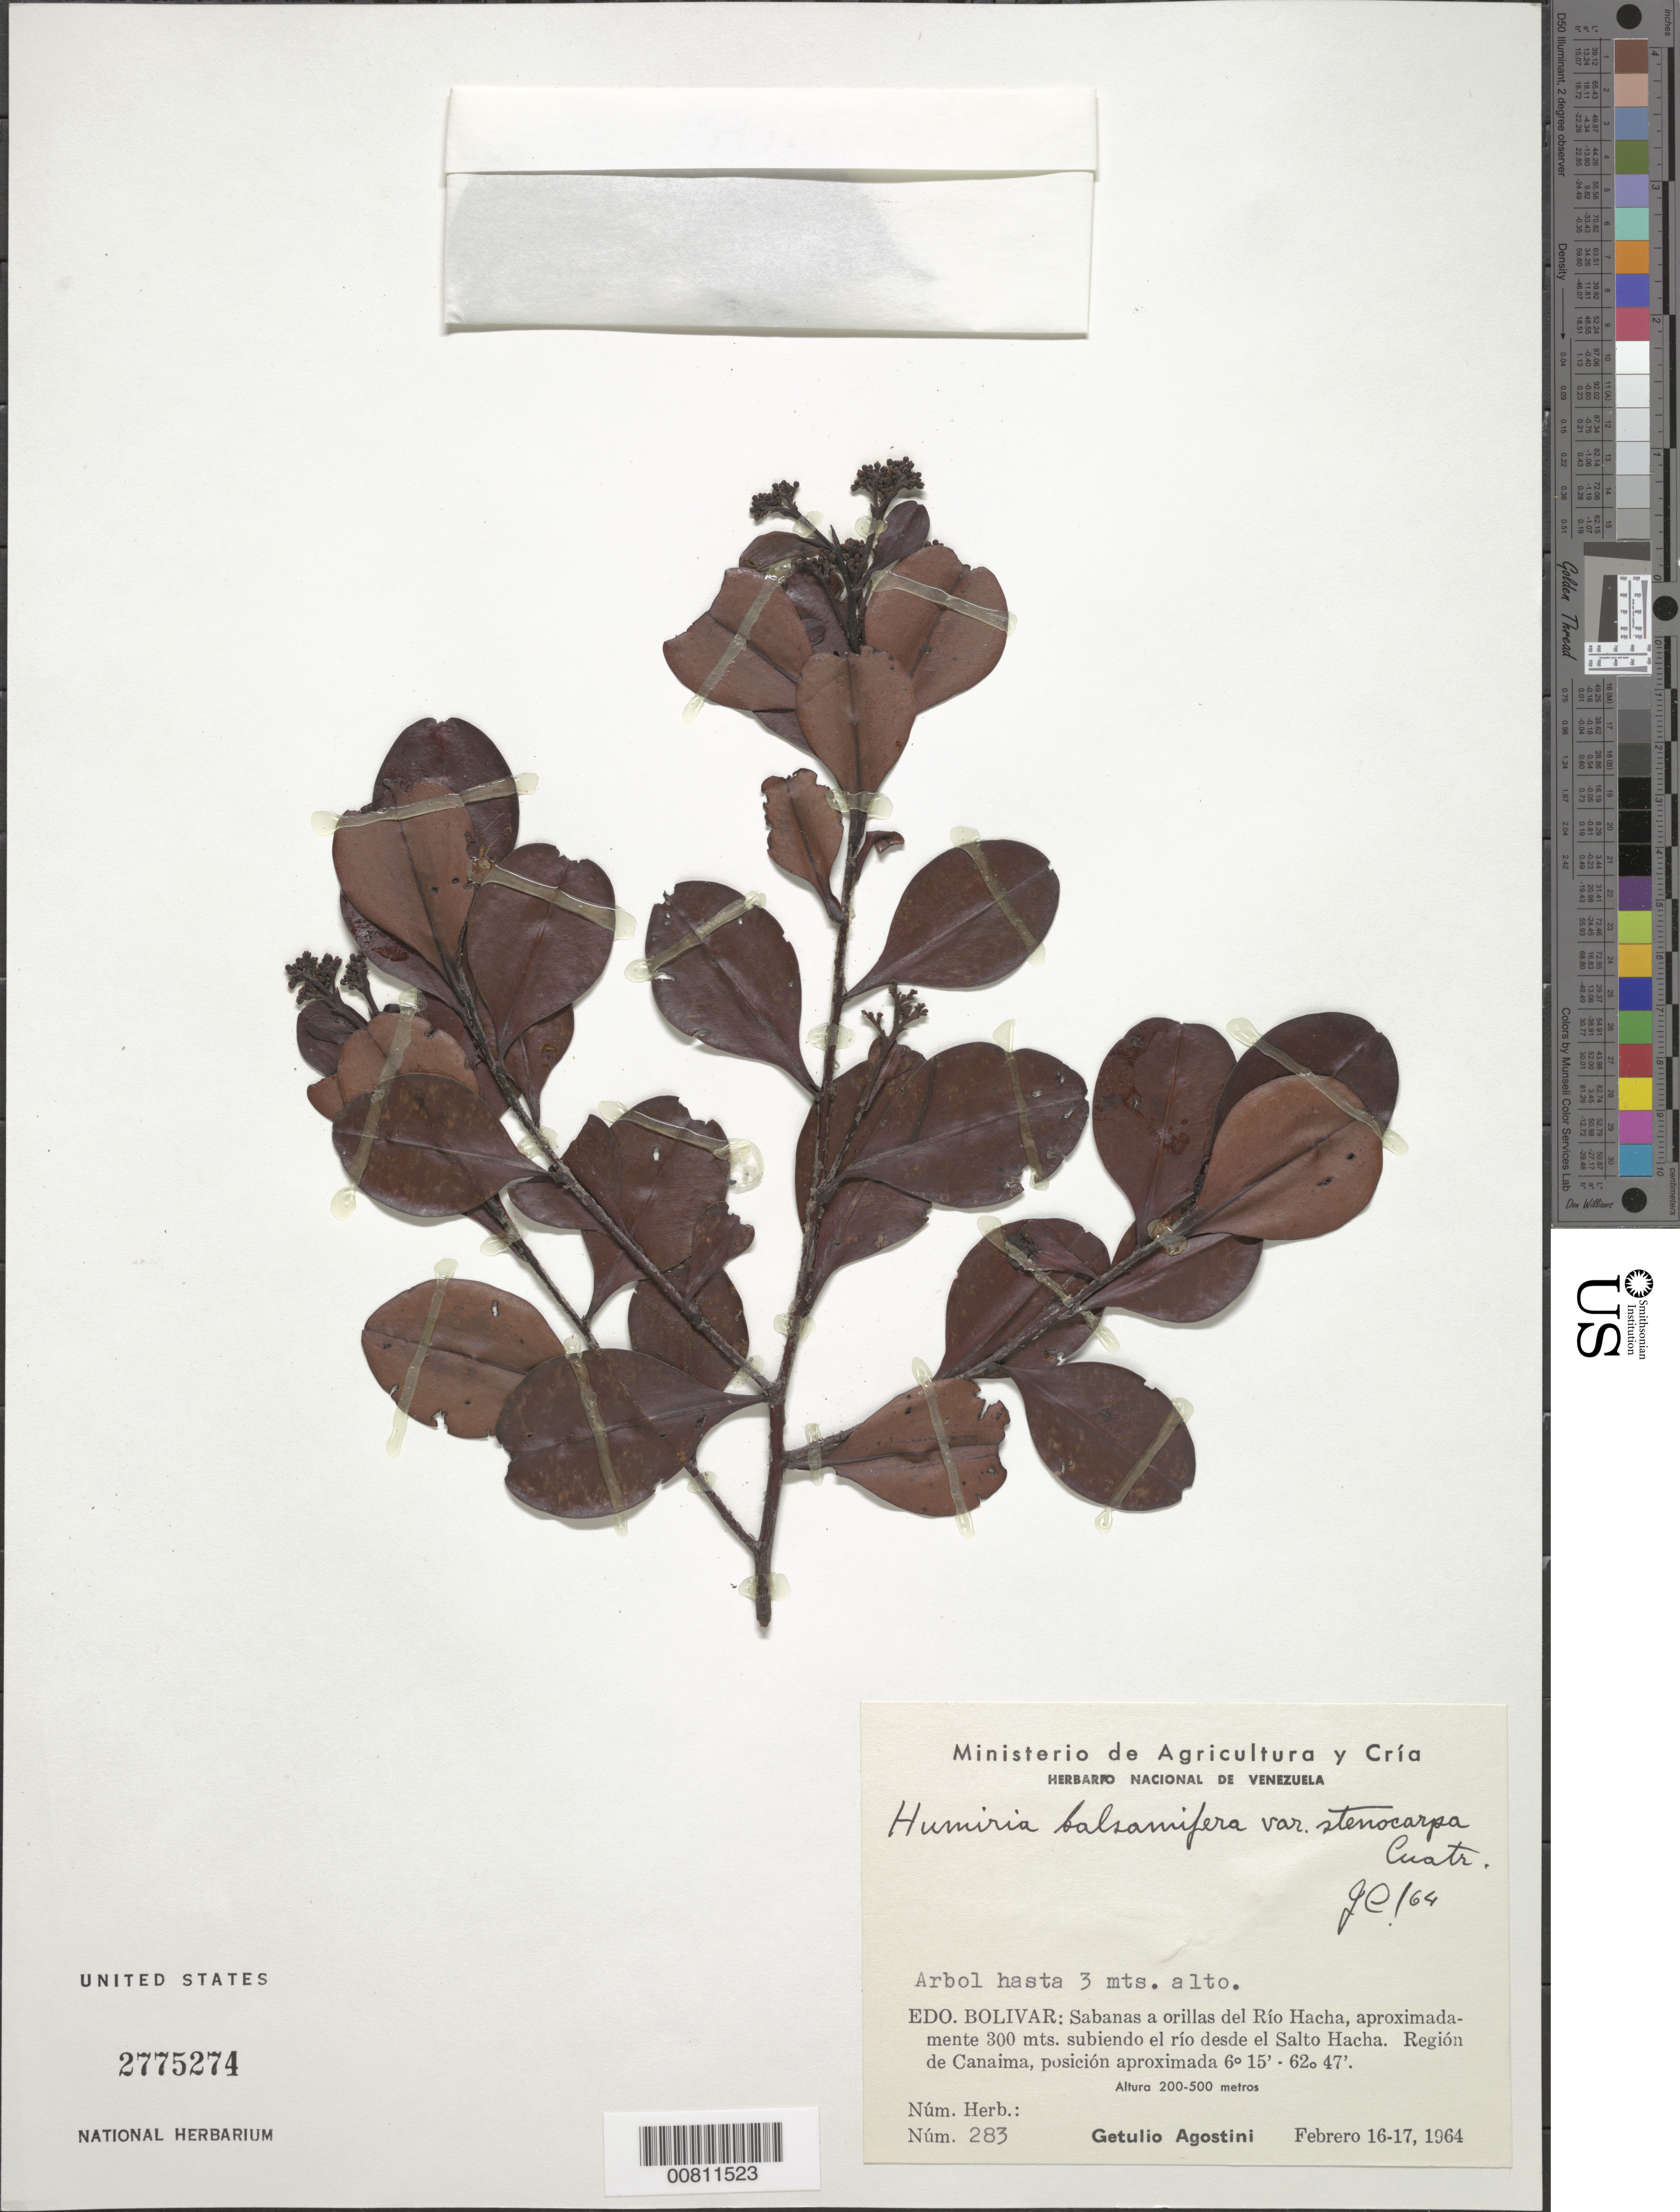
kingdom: Plantae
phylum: Tracheophyta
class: Magnoliopsida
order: Malpighiales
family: Humiriaceae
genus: Humiria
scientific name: Humiria balsamifera var. stenocarpa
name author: Cuatrec.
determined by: Cuatrecasas, J.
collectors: G. Agostini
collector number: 283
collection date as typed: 16-Feb-64 to 17-Feb-64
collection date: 1964-02-16/1964-02-17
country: Venezuela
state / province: Bolívar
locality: Isla del Río Hacha, 600 m subiendo el Salto Hacha; región de Canaima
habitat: Savannas and riverbanks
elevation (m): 200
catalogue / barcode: US 2775274